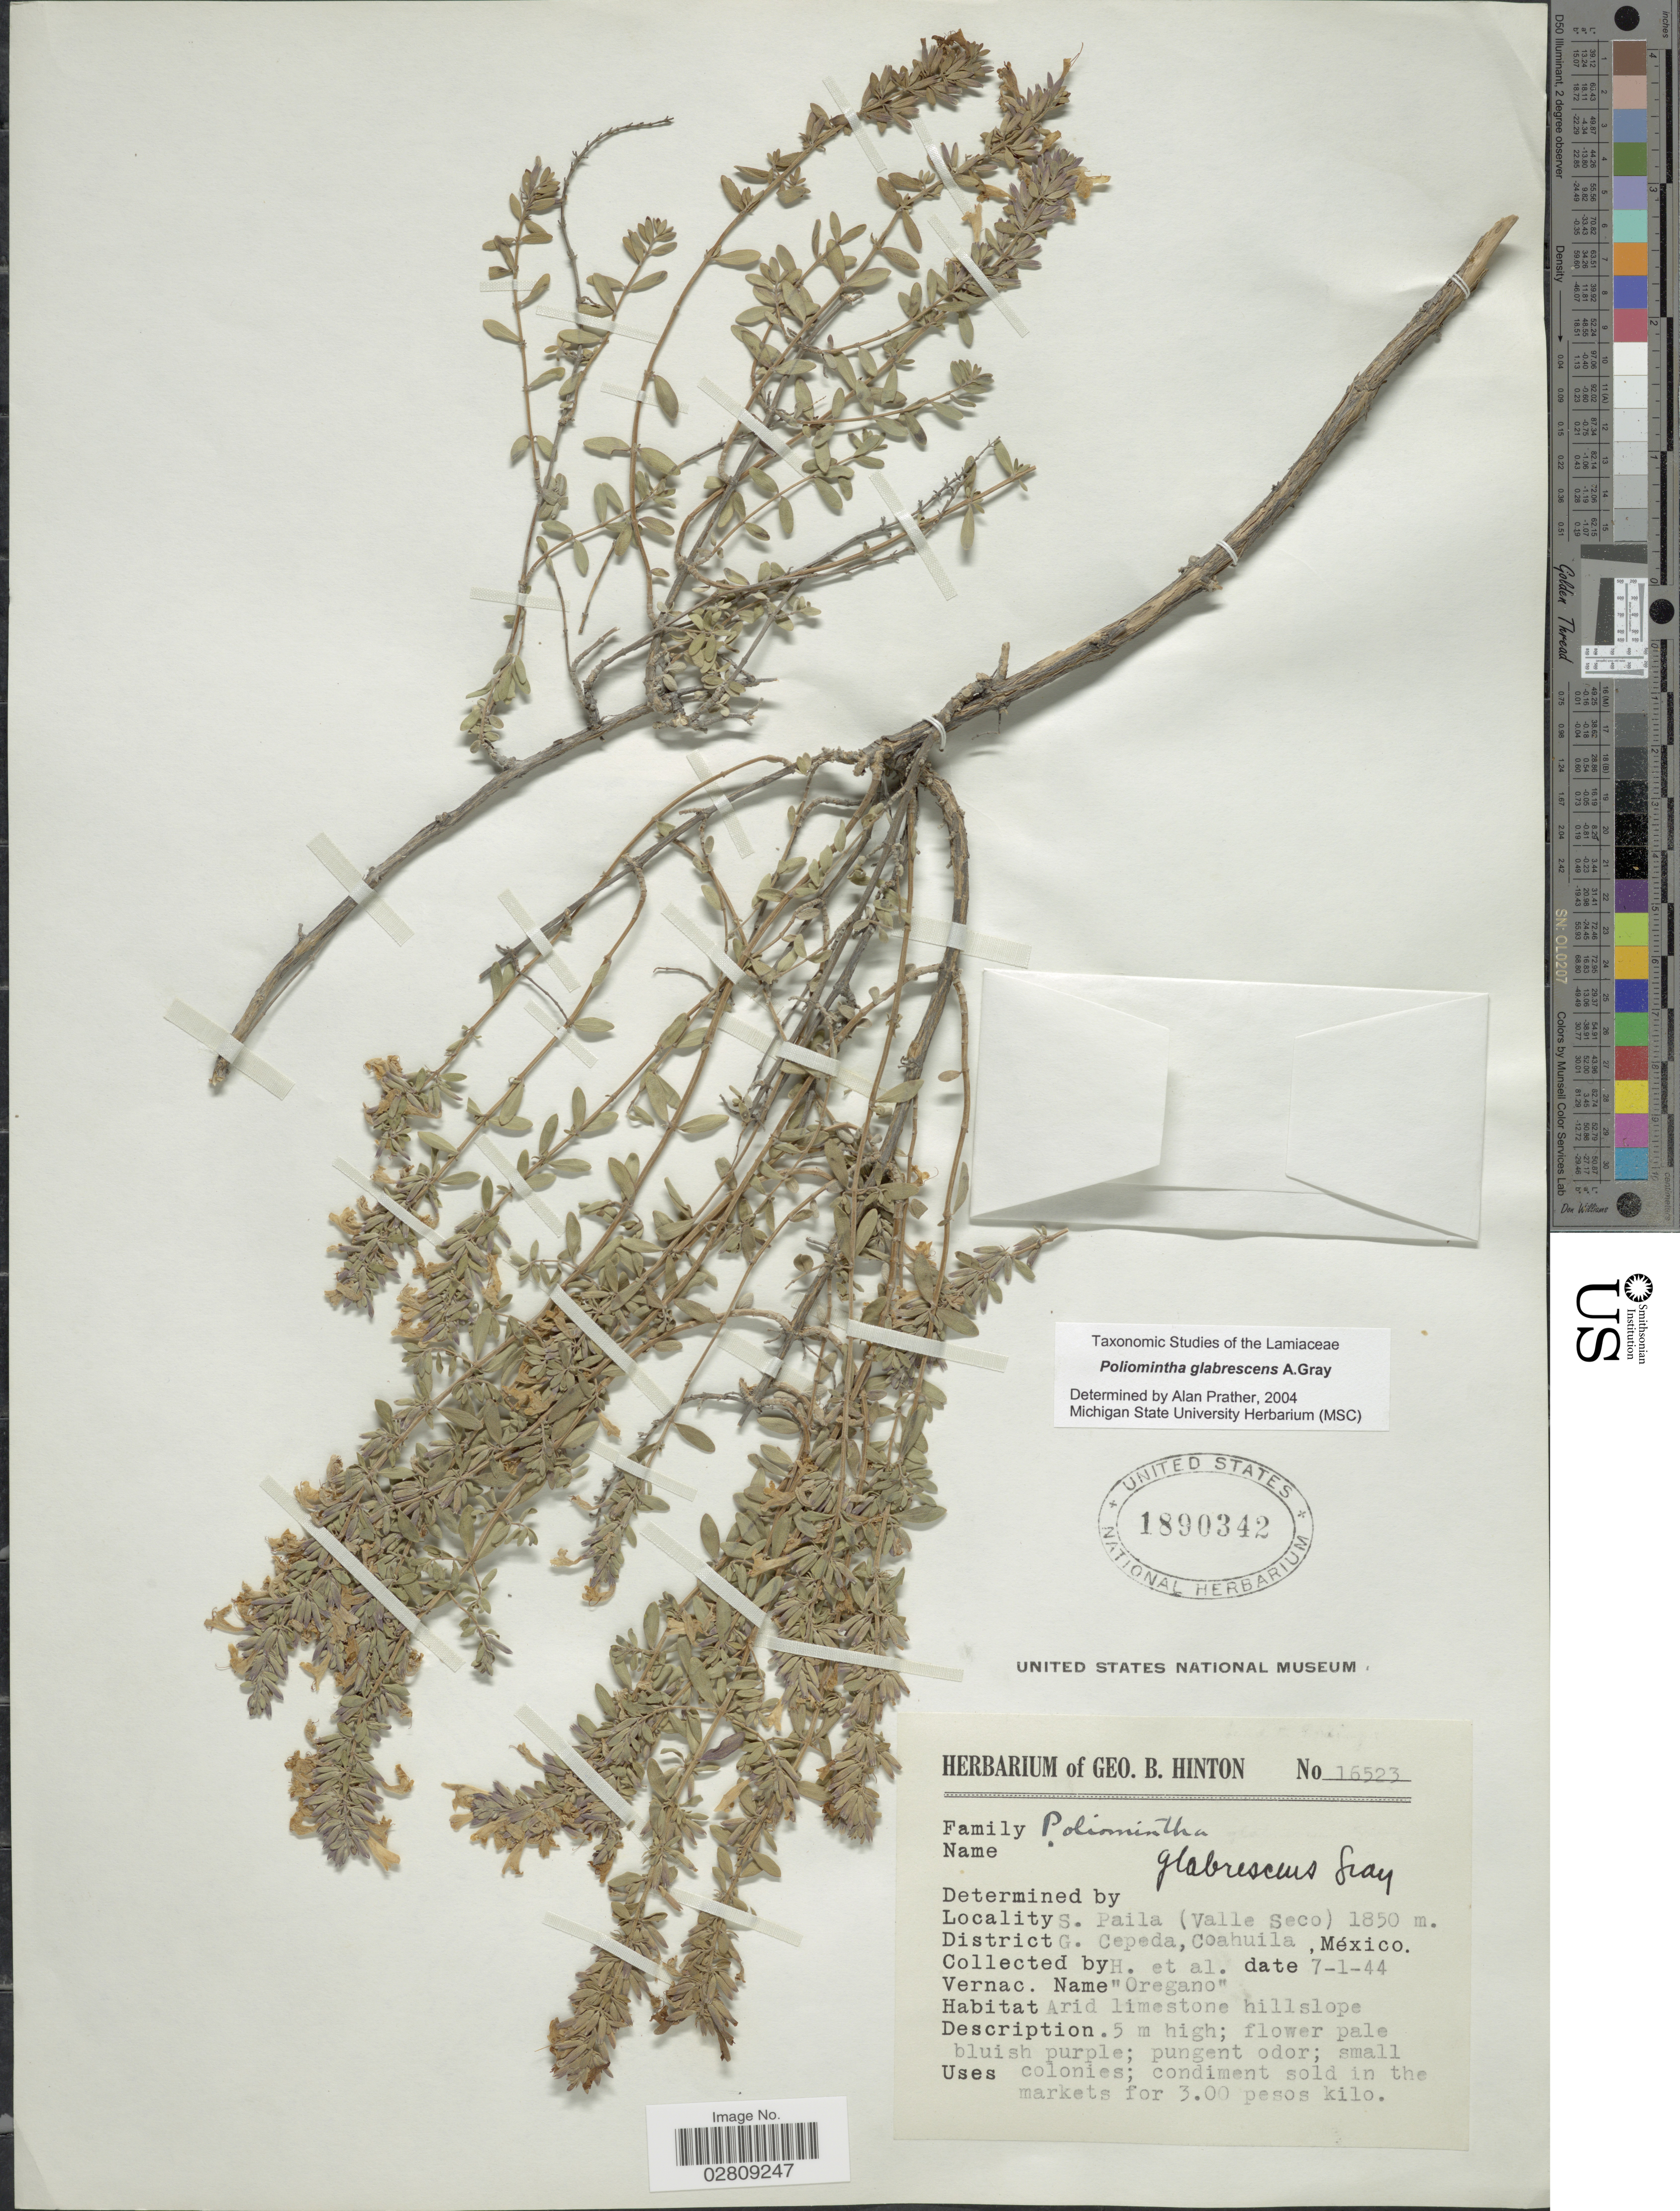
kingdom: Plantae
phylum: Tracheophyta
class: Magnoliopsida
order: Lamiales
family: Lamiaceae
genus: Poliomintha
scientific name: Poliomintha glabrescens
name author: A. Gray in Hemsl.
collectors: G. B. Hinton & et al.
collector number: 16523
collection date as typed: Transcribed d/m/y: 7/1/44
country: Mexico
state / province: Coahuila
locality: S. Paila (Valle Seco), District G. Cepeda.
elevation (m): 1850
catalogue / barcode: US 1890342